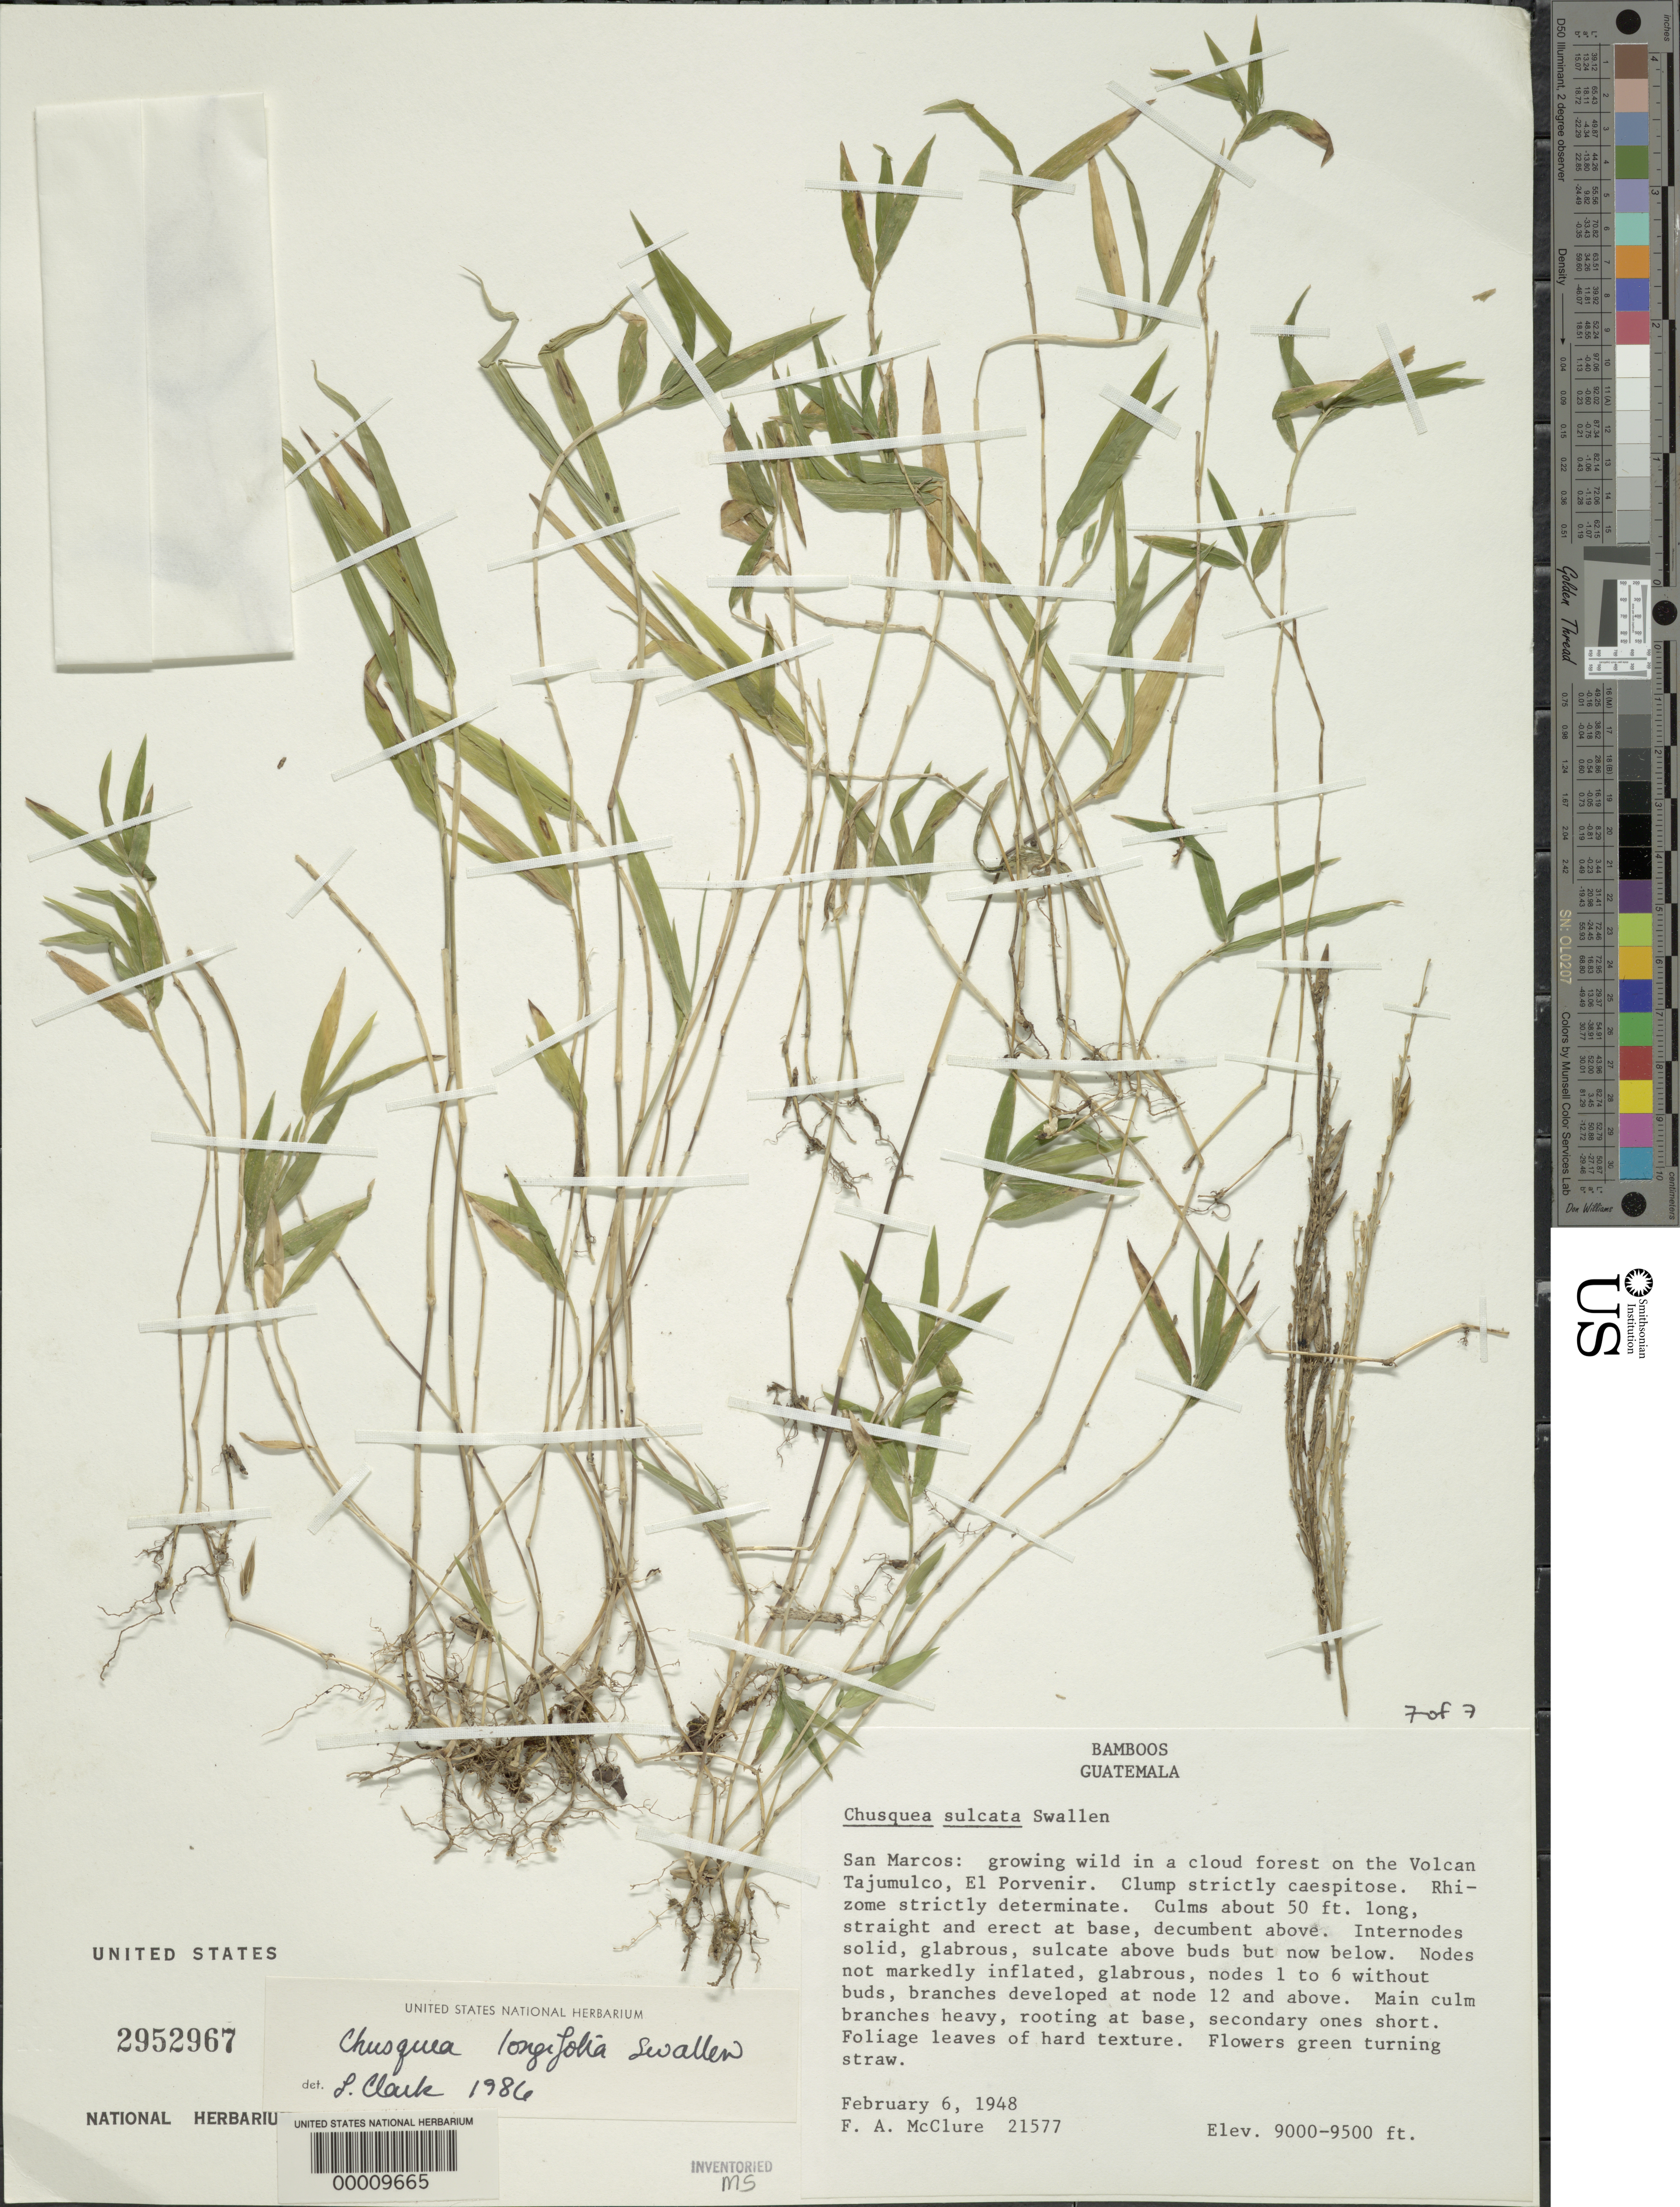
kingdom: Plantae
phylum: Tracheophyta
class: Liliopsida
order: Poales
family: Poaceae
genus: Chusquea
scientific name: Chusquea longifolia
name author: Swallen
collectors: F. A. McClure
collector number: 21577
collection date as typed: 06 Feb 1948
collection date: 1948-02-06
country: Guatemala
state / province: San Marcos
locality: Volcan Tajumulco, El Porvenir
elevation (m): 2745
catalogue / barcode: US 2952967